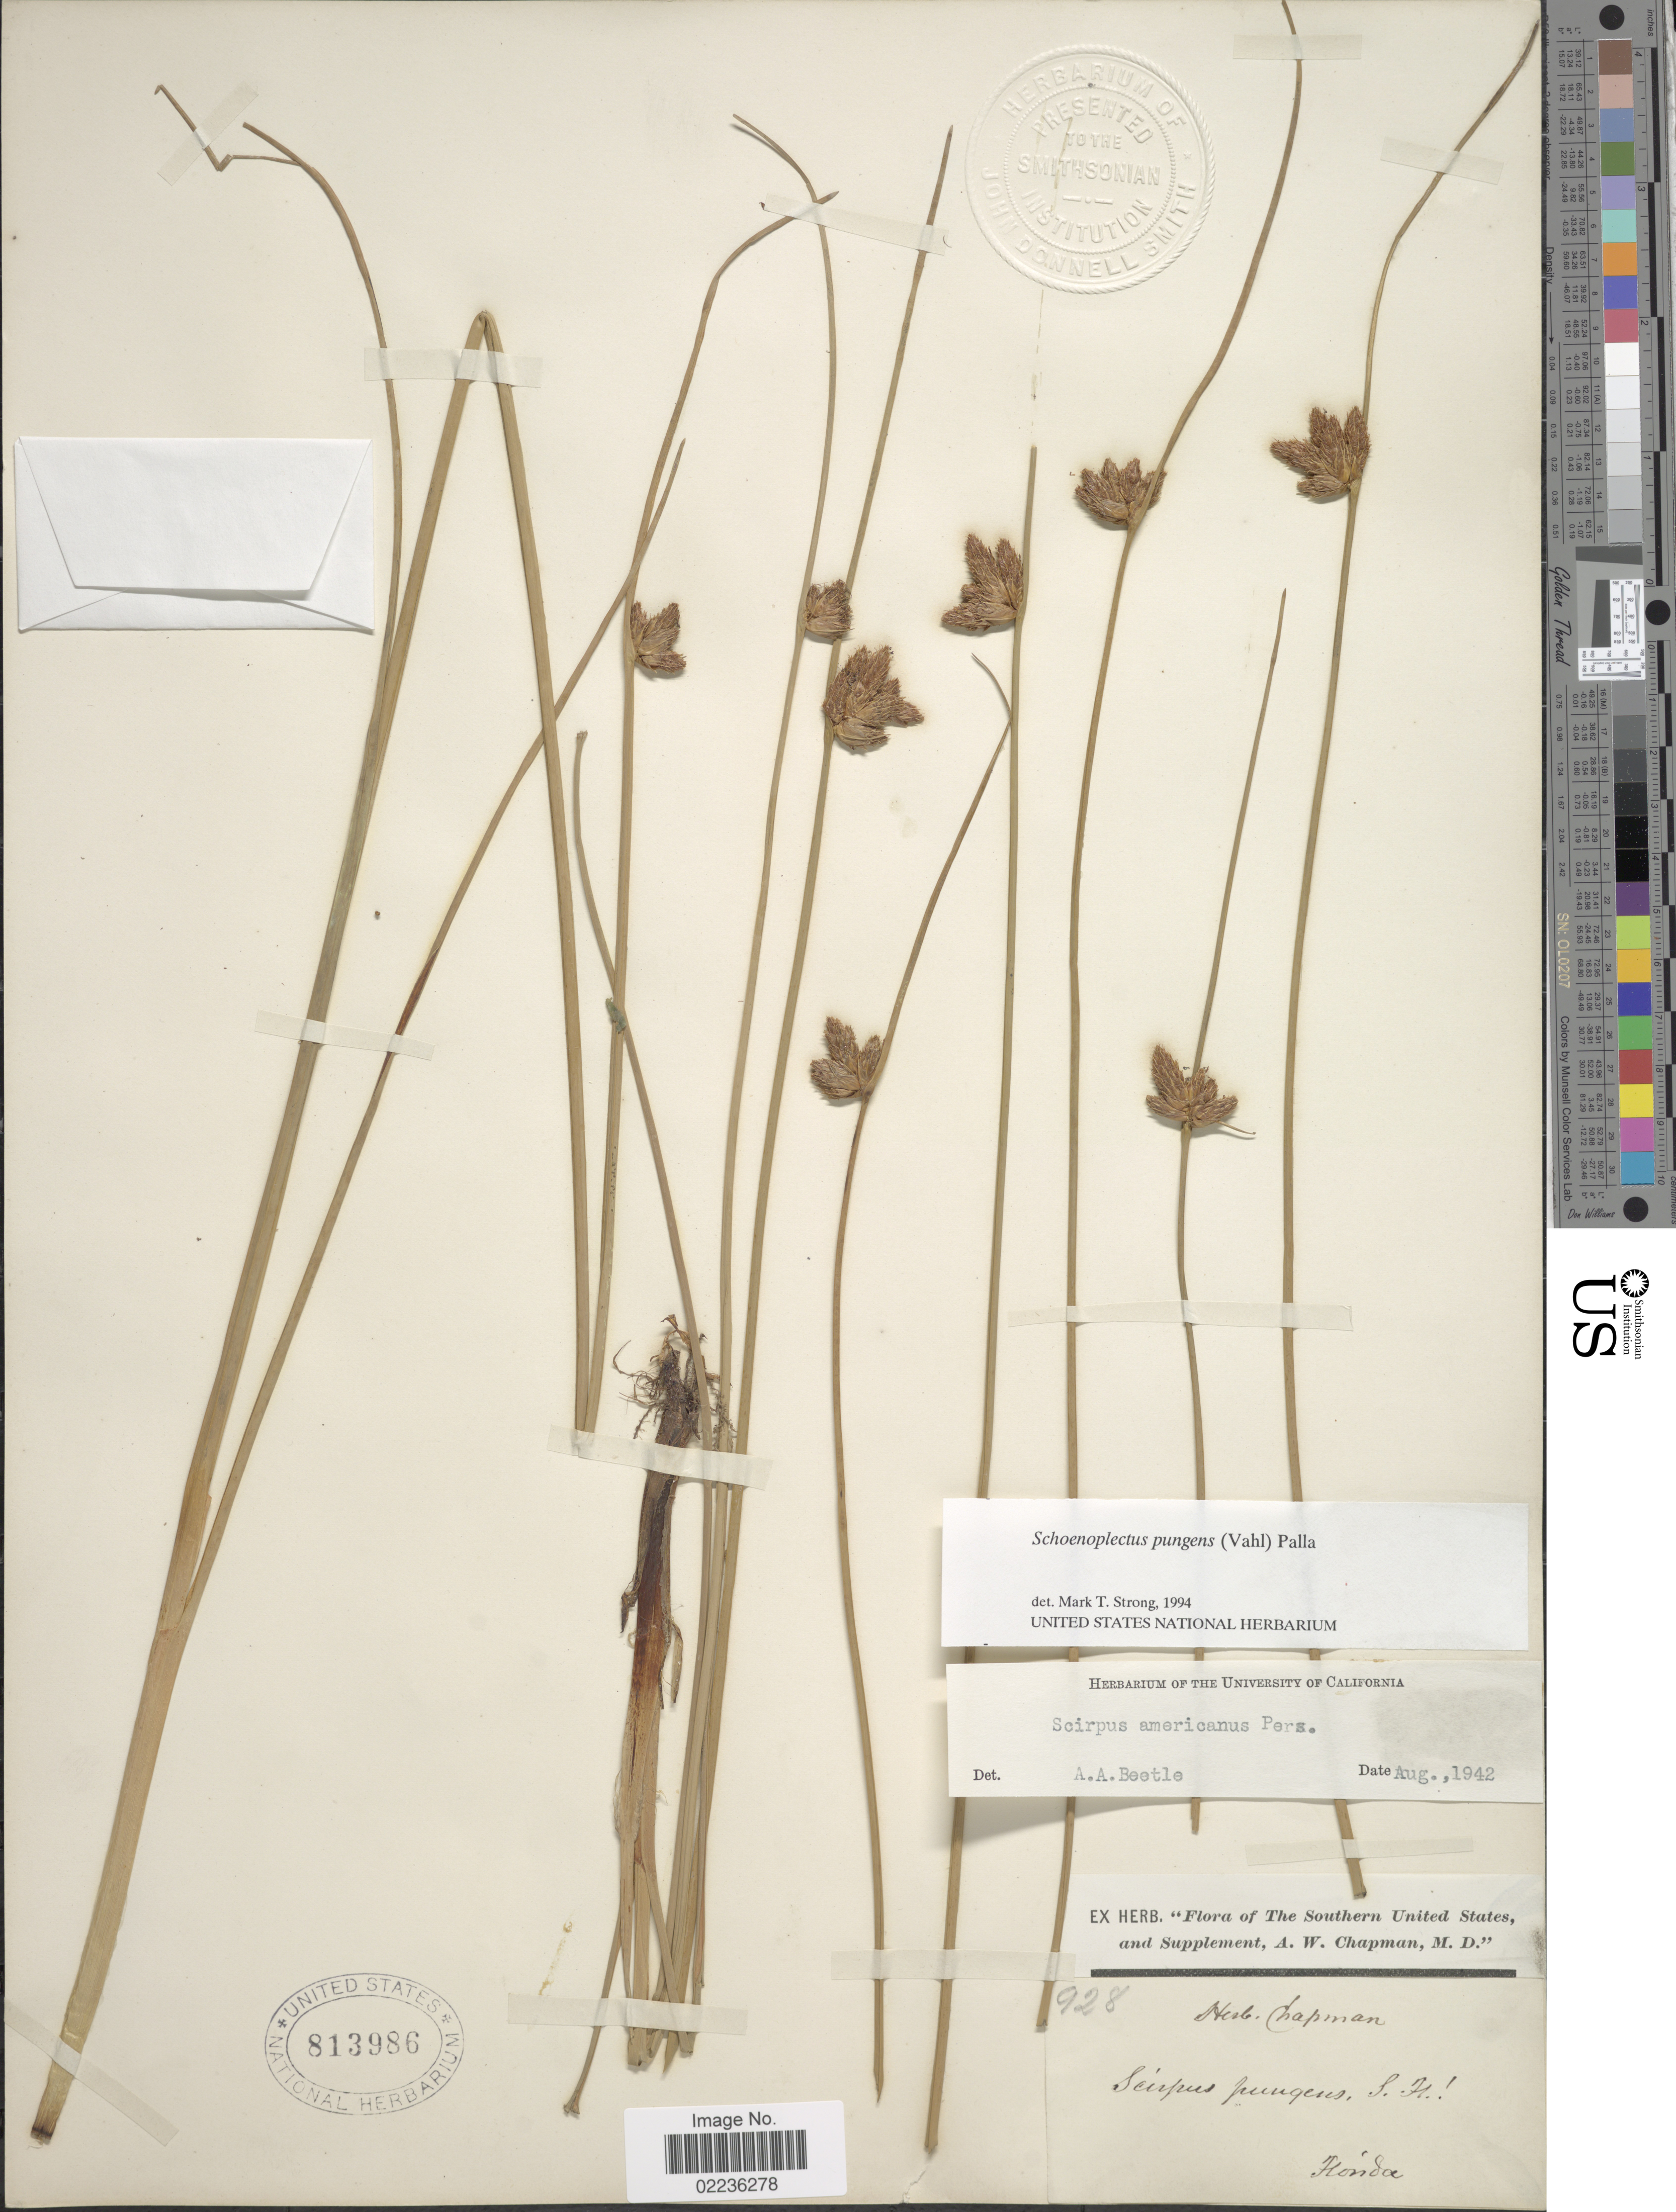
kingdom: Plantae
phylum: Tracheophyta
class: Liliopsida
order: Poales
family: Cyperaceae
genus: Schoenoplectus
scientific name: Schoenoplectus pungens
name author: (Vahl) Palla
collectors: ex herb. Chapman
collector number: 928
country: United States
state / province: Florida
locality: Southern United States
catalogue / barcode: US 813986